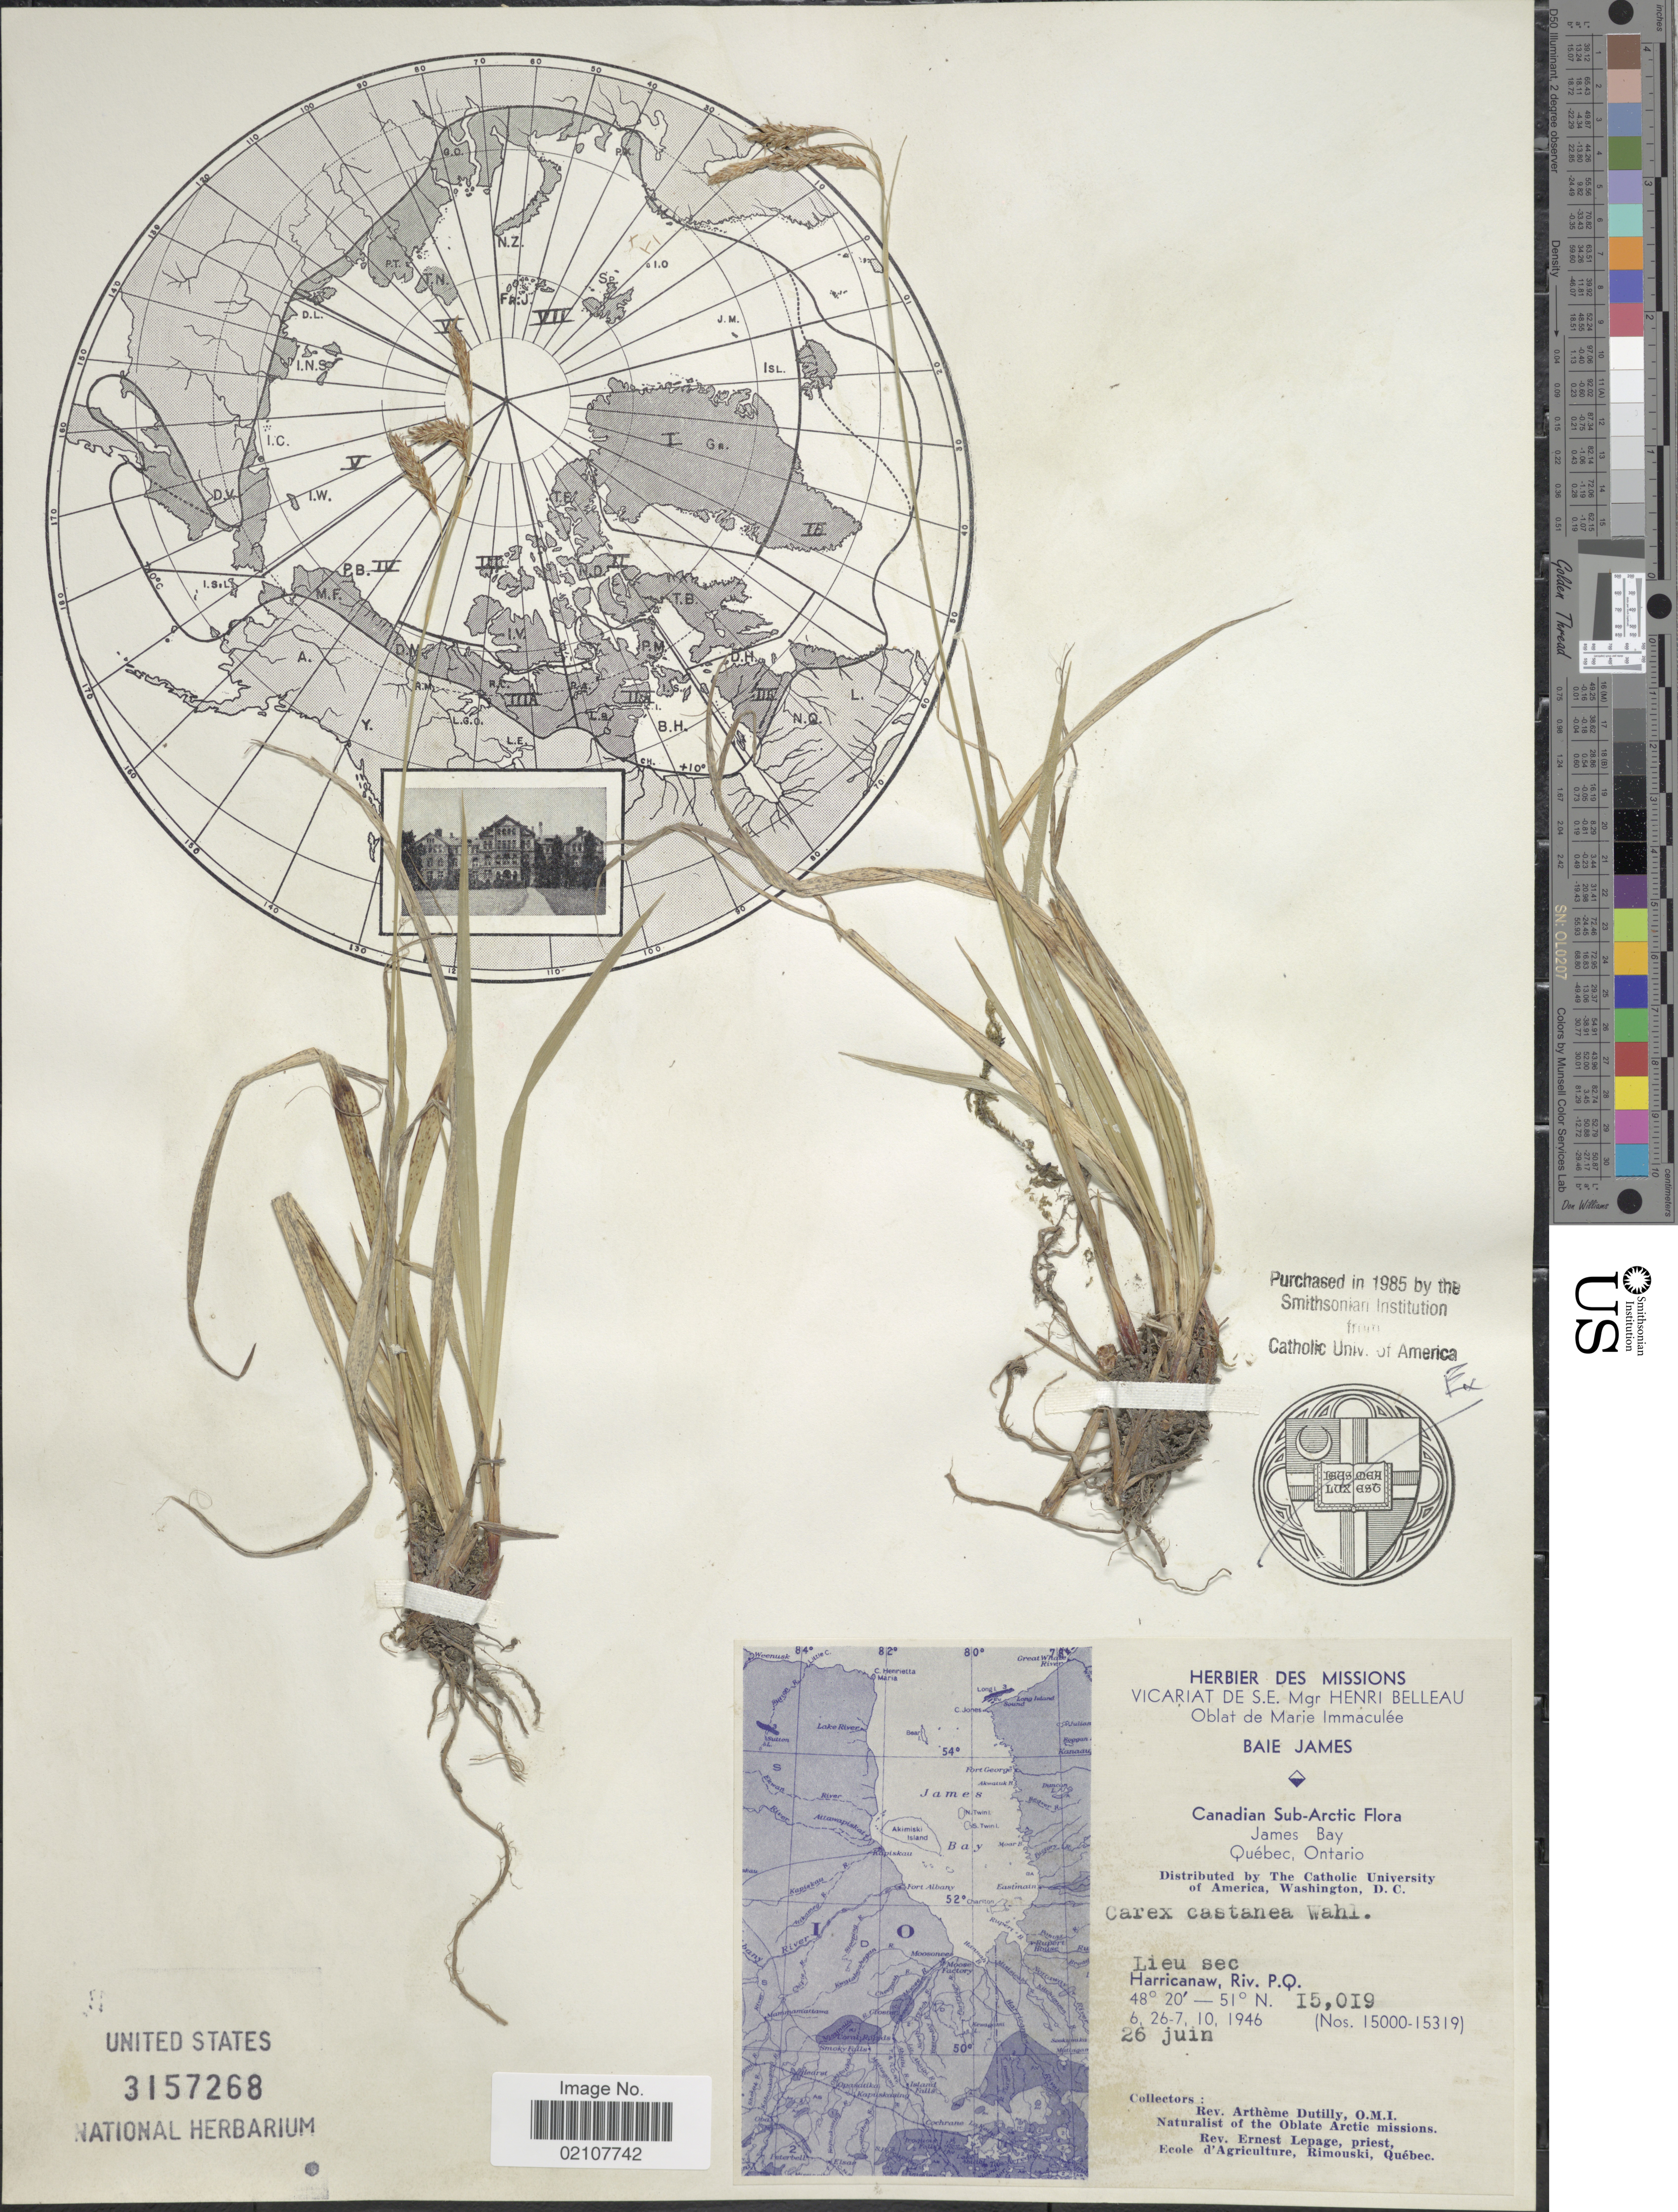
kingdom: Plantae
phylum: Tracheophyta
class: Liliopsida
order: Poales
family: Cyperaceae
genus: Carex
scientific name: Carex castanea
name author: Wahlenb.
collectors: A. Dutilly & E. Lepage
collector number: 15019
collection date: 1946-06-26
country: Canada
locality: Canadian Sub-Arctic, James Bay, Quebec, Ontario. Lieu sec Harricanaw, Riv. P.Q.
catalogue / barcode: US 3157268